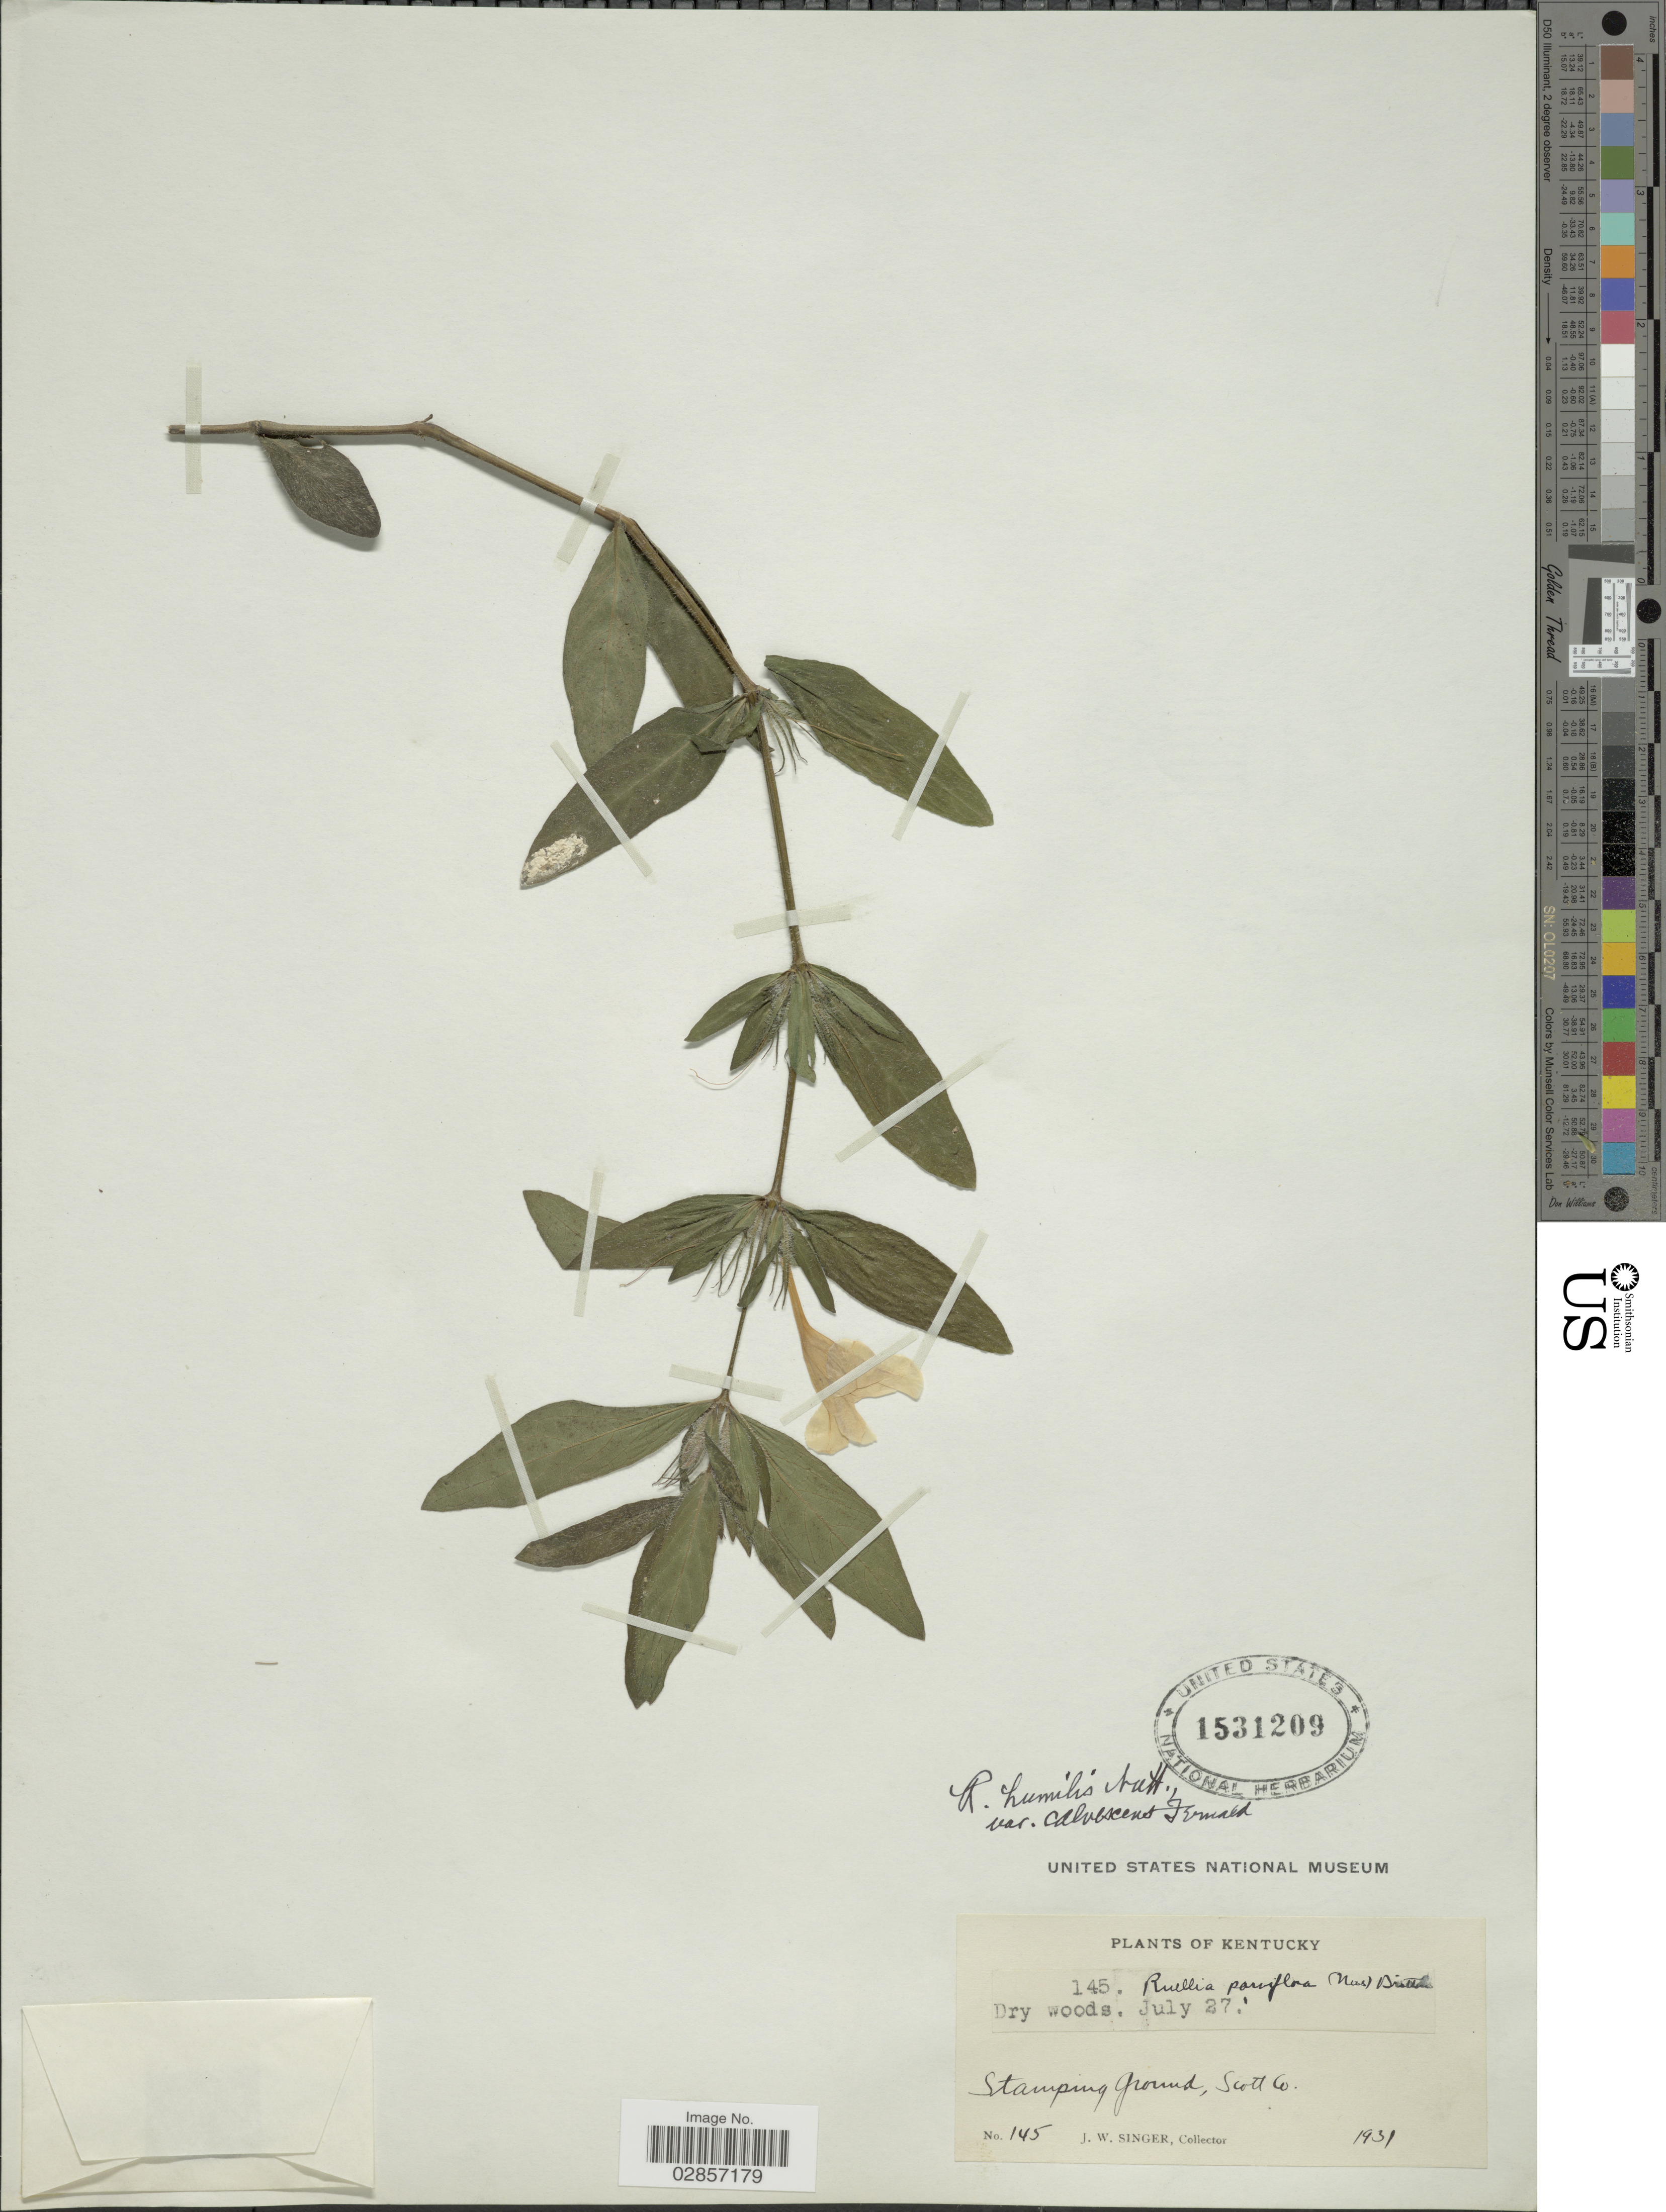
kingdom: Plantae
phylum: Tracheophyta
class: Magnoliopsida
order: Lamiales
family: Acanthaceae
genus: Ruellia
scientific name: Ruellia humilis var. calvescens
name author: Fernald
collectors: J. EW. Singer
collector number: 145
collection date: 1931-07-27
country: United States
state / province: Kentucky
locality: Stamping ground, Scott Co.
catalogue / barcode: US 1531209